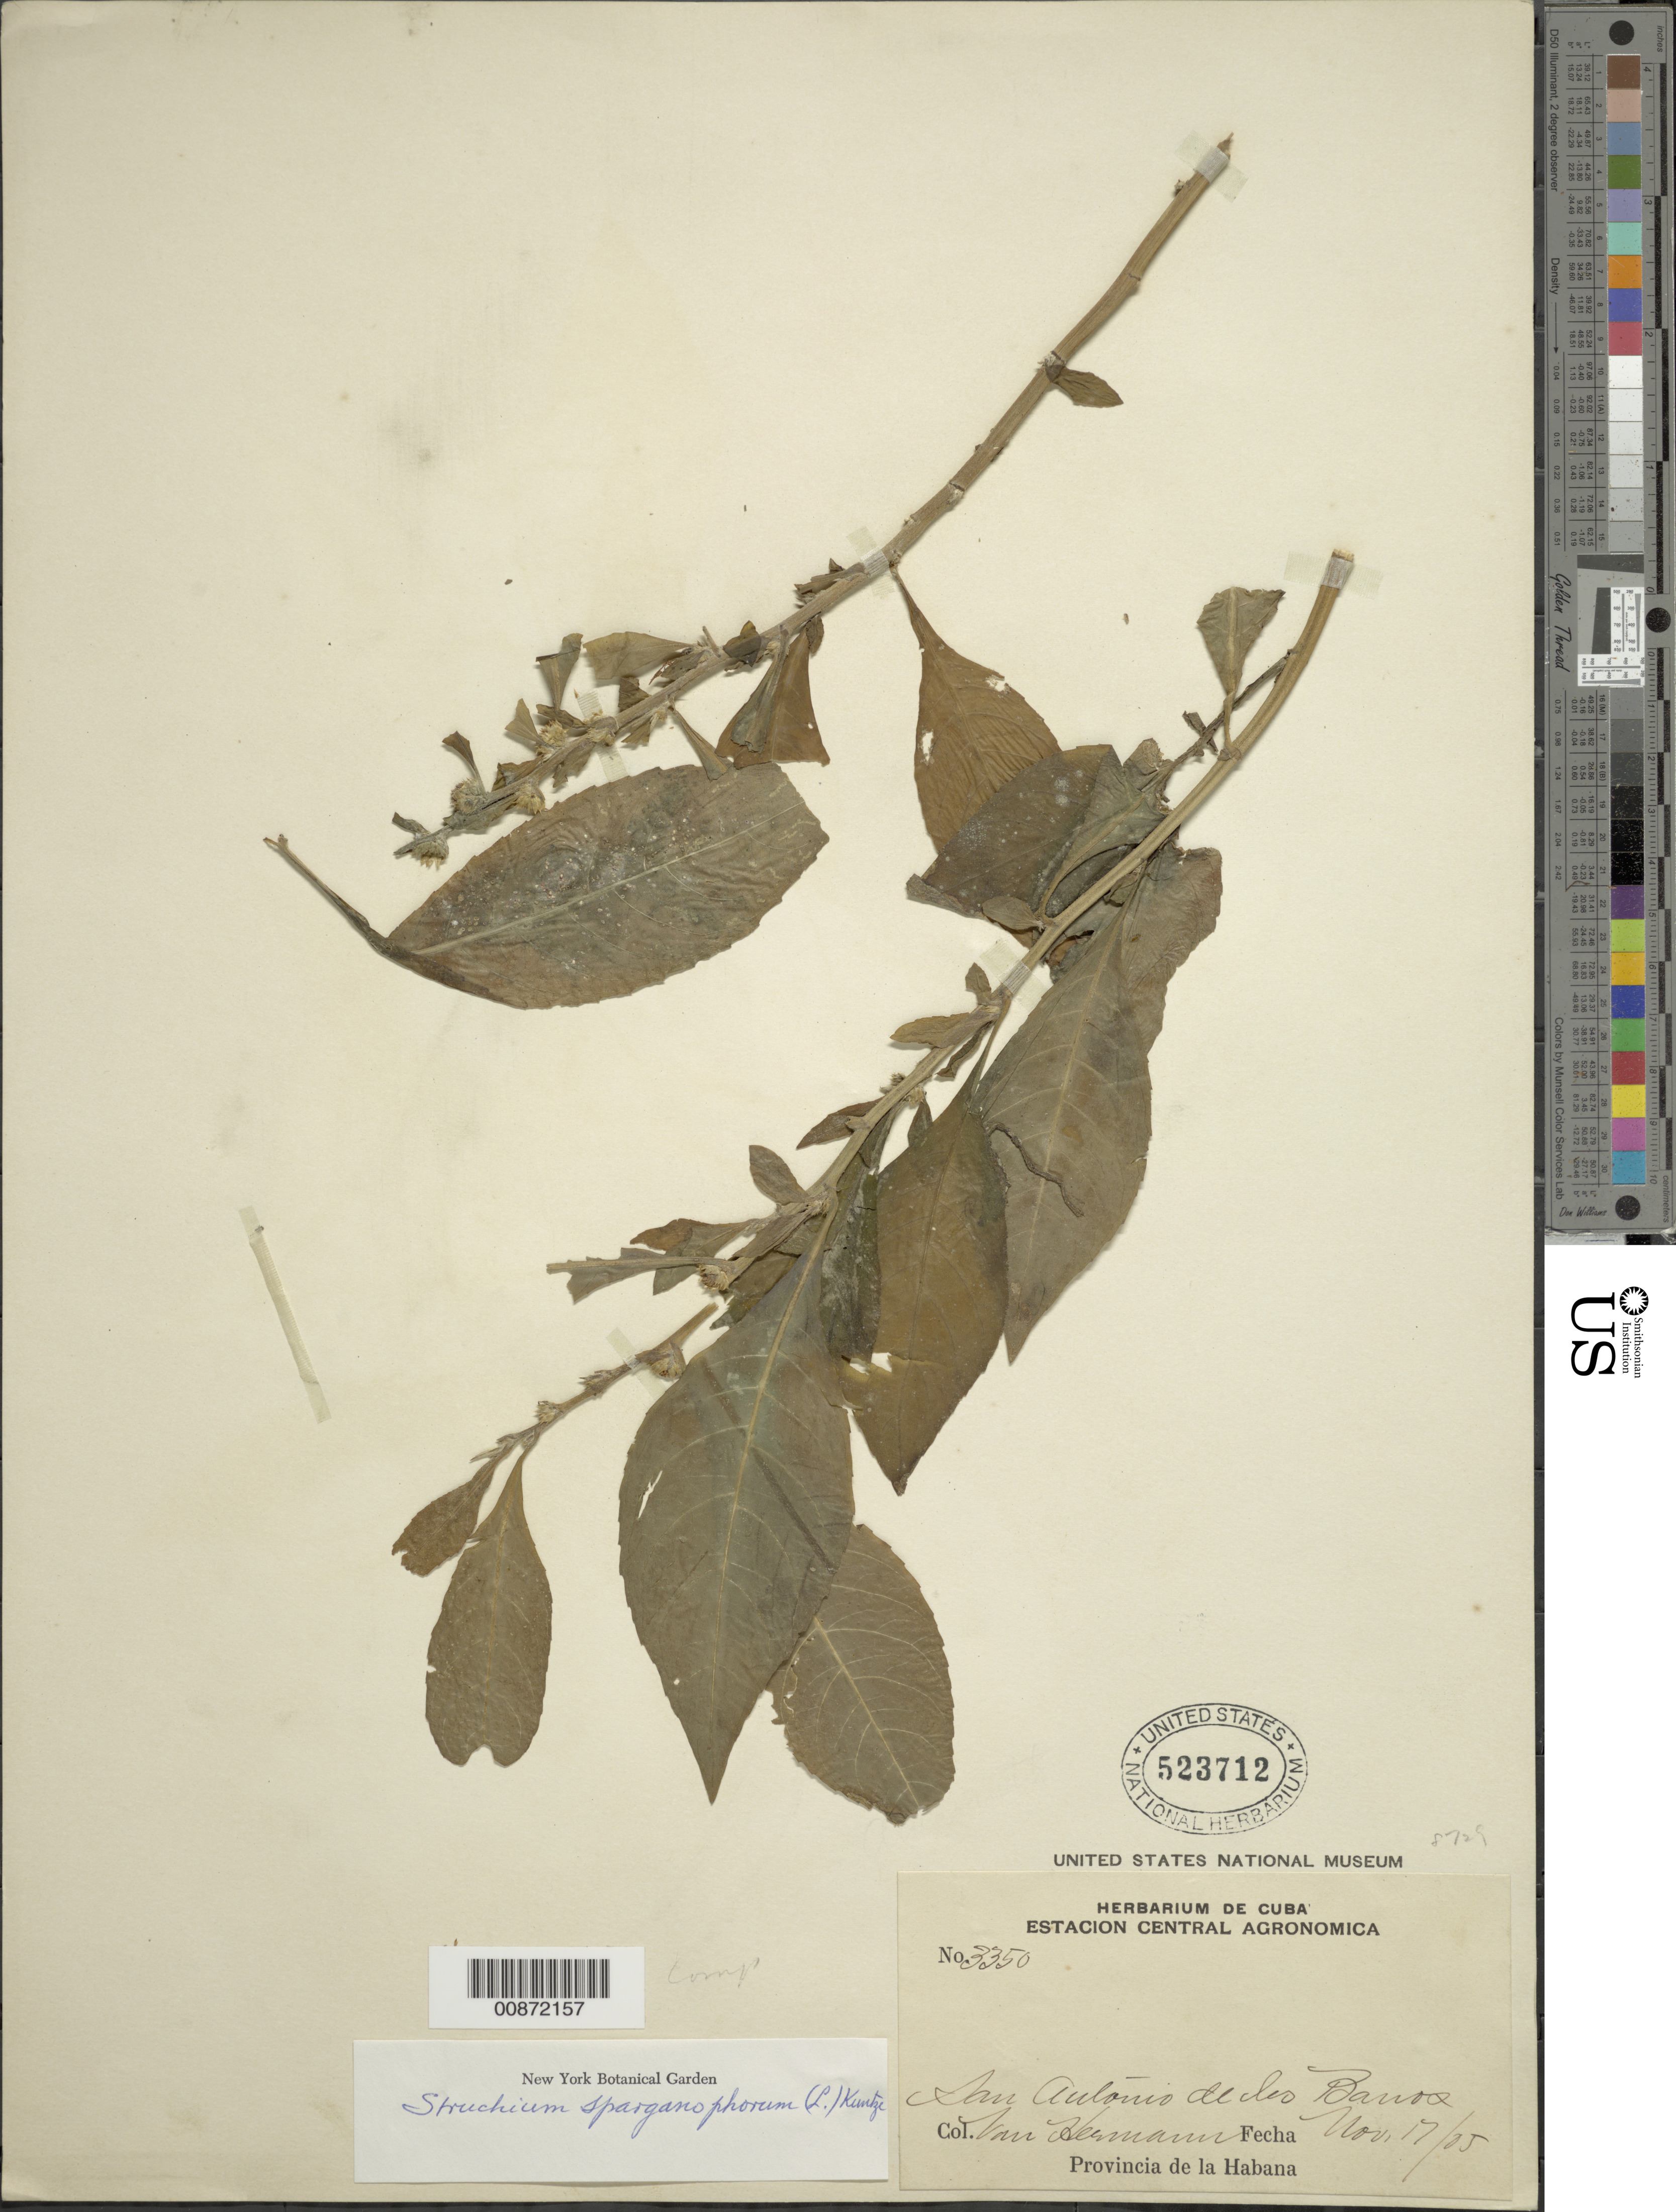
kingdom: Plantae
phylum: Tracheophyta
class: Magnoliopsida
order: Asterales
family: Asteraceae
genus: Struchium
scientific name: Struchium sparganophorum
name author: (L.) Kuntze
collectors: H. A. Van Hermann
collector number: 3350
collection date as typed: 17 Nov --05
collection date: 1805-11-17 or 1905-11-17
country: Cuba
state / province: La Habana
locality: San Antonio de les Banos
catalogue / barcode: US 523712